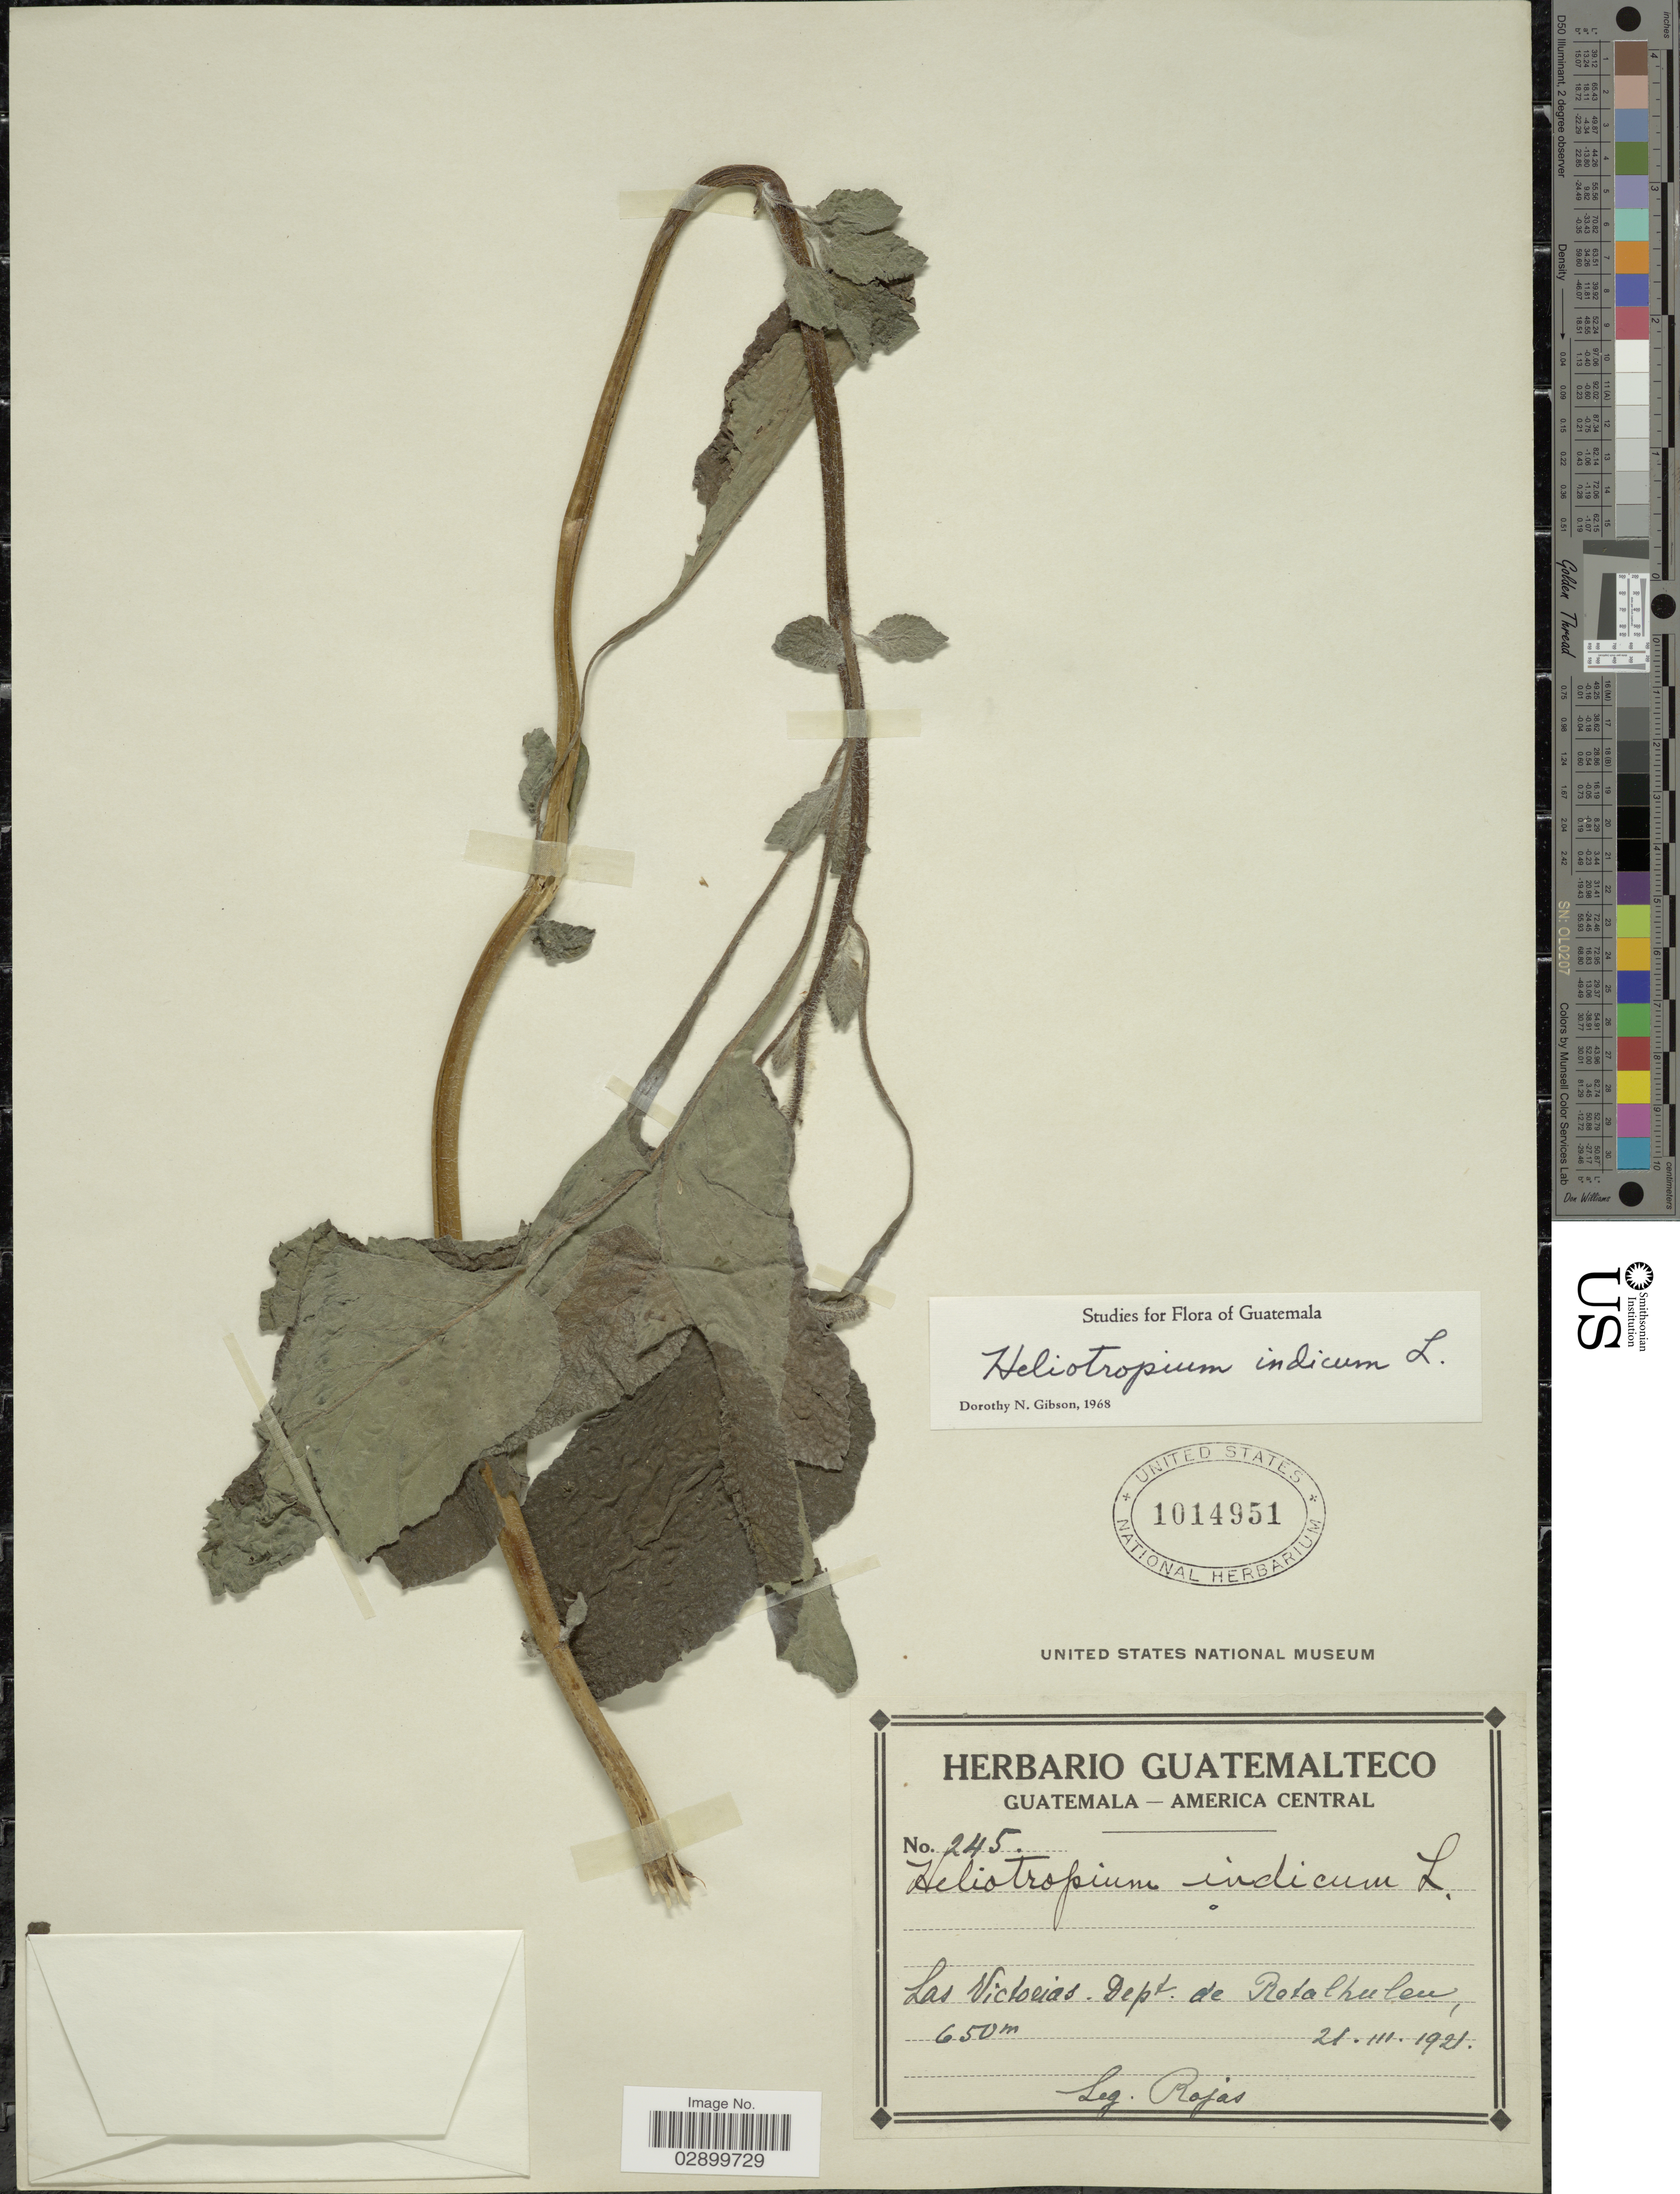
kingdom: Plantae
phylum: Tracheophyta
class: Magnoliopsida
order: Boraginales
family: Heliotropiaceae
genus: Heliotropium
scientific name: Heliotropium indicum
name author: L.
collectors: Rojas, --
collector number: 245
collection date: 1921-03-21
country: Guatemala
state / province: Retalhuleu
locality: Las Victorias, Dept. de Retalhuleu.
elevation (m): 650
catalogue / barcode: US 1014951